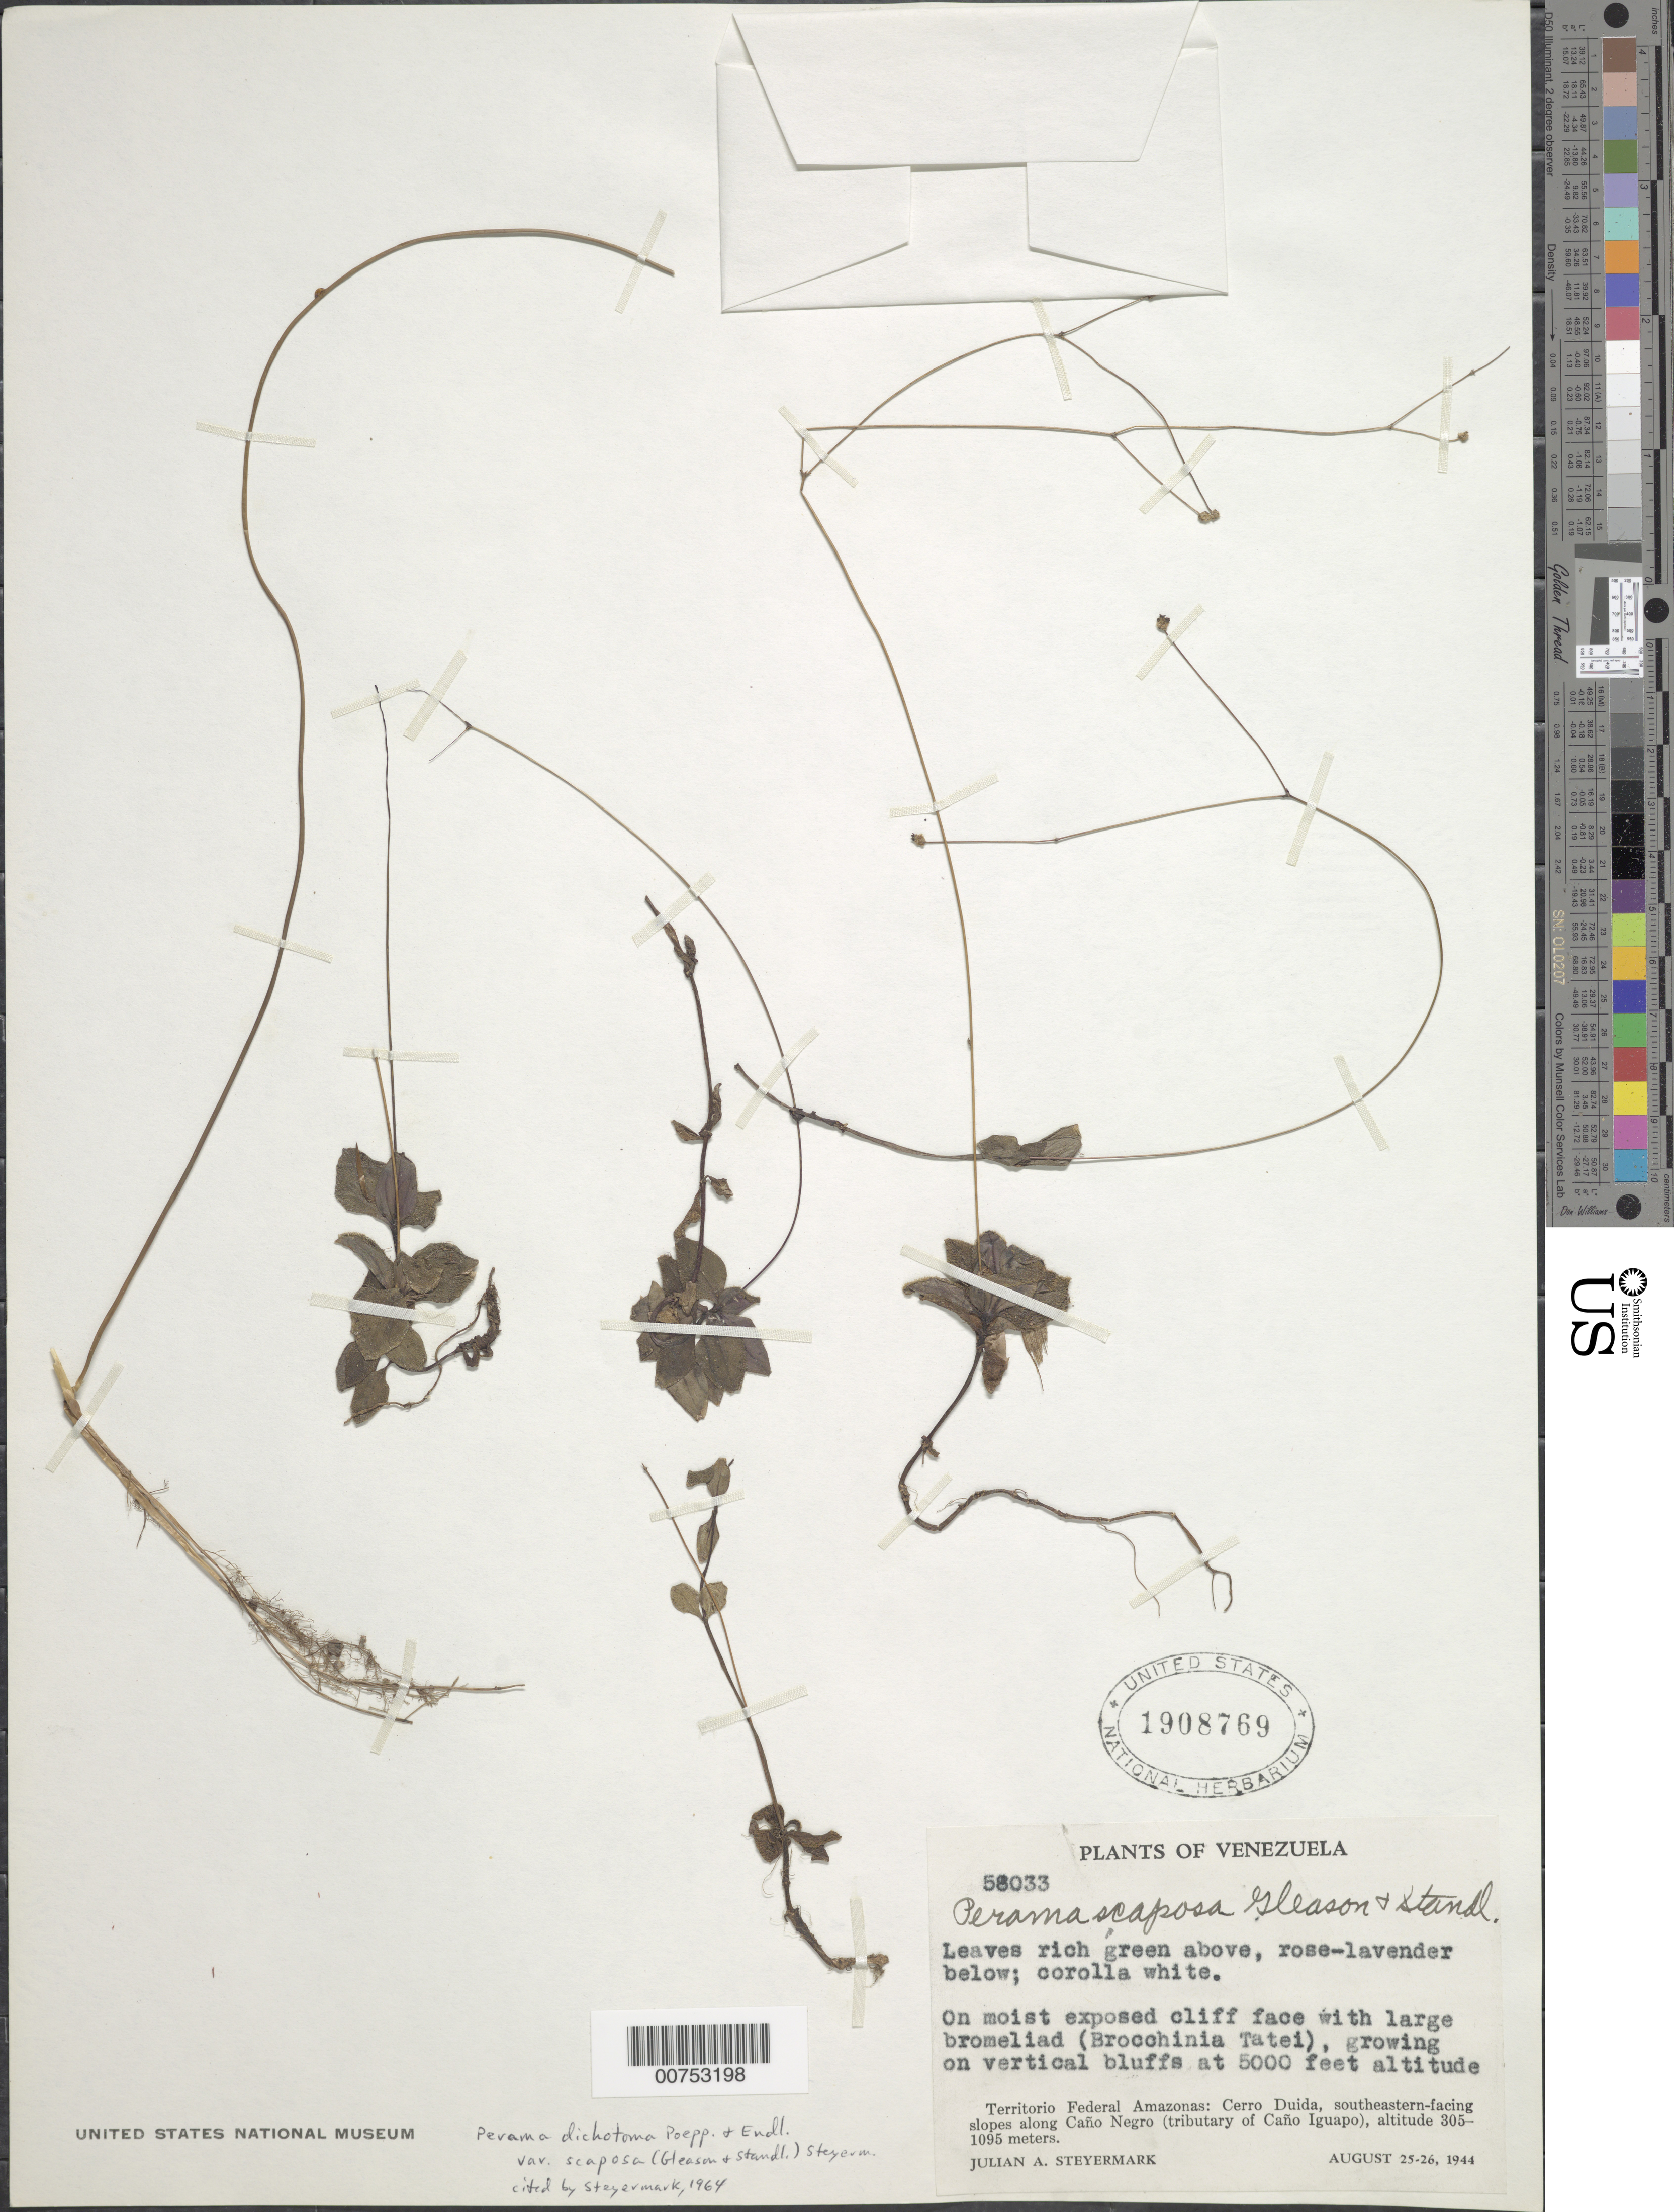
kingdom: Plantae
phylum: Tracheophyta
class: Magnoliopsida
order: Gentianales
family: Rubiaceae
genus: Perama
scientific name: Perama dichotoma var. scaposa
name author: (Gleason & Standl.) Steyerm.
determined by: Steyermark, Julian A., (VEN)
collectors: J. Steyermark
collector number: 58033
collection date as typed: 25-Aug-44 to 26-Aug-44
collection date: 1944-08-25/1944-08-26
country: Venezuela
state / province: Amazonas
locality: Cerro Duida, southeastern-facing slopes along Caño Negro (tributary of Caño Iguapo)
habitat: SE-facing slopes, sandstone bluffs, moist exposed cliff face with lag bromeliad (Brocchinia tatei), growing on vertical bluffs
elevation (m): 1524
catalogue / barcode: US 1908769